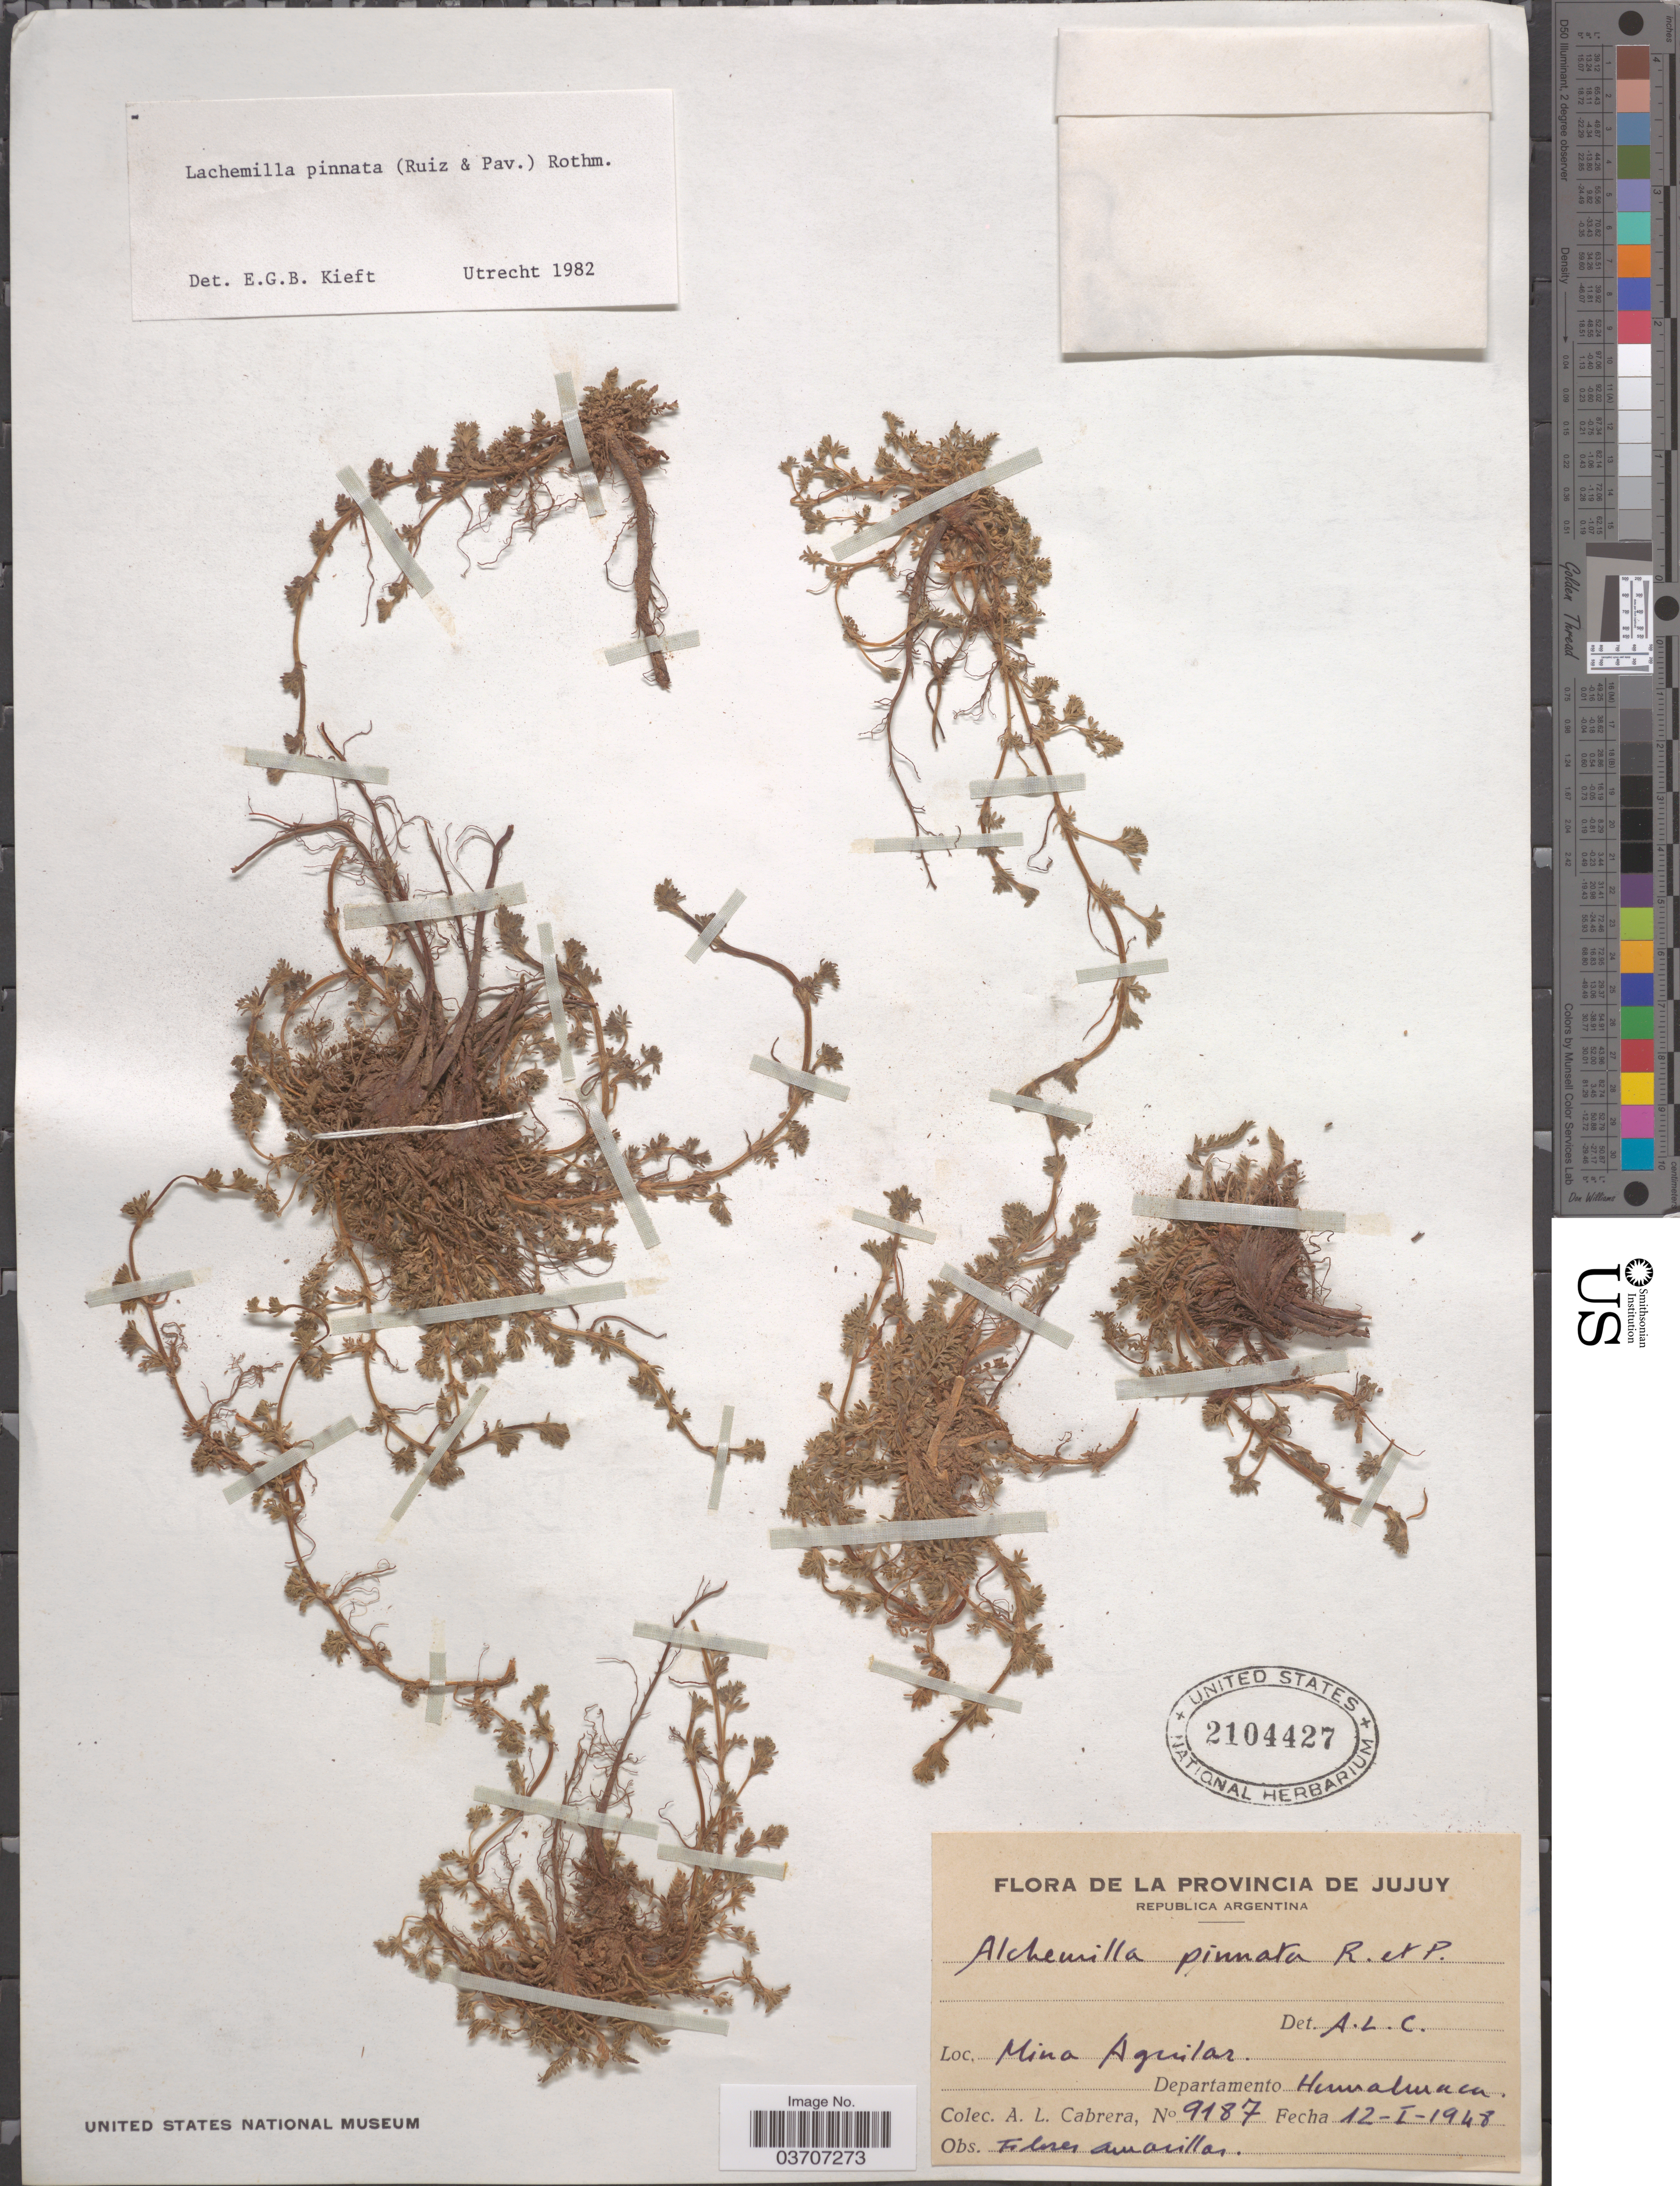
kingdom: Plantae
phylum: Tracheophyta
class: Magnoliopsida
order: Rosales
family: Rosaceae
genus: Lachemilla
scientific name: Lachemilla pinnata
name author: (Ruiz & Pav.) Rothm.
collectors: A. L. Cabrera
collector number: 9187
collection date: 1948-01-12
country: Argentina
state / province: Jujuy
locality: Mina Aguilar. Departamento Humahuaca.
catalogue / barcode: US 2104427